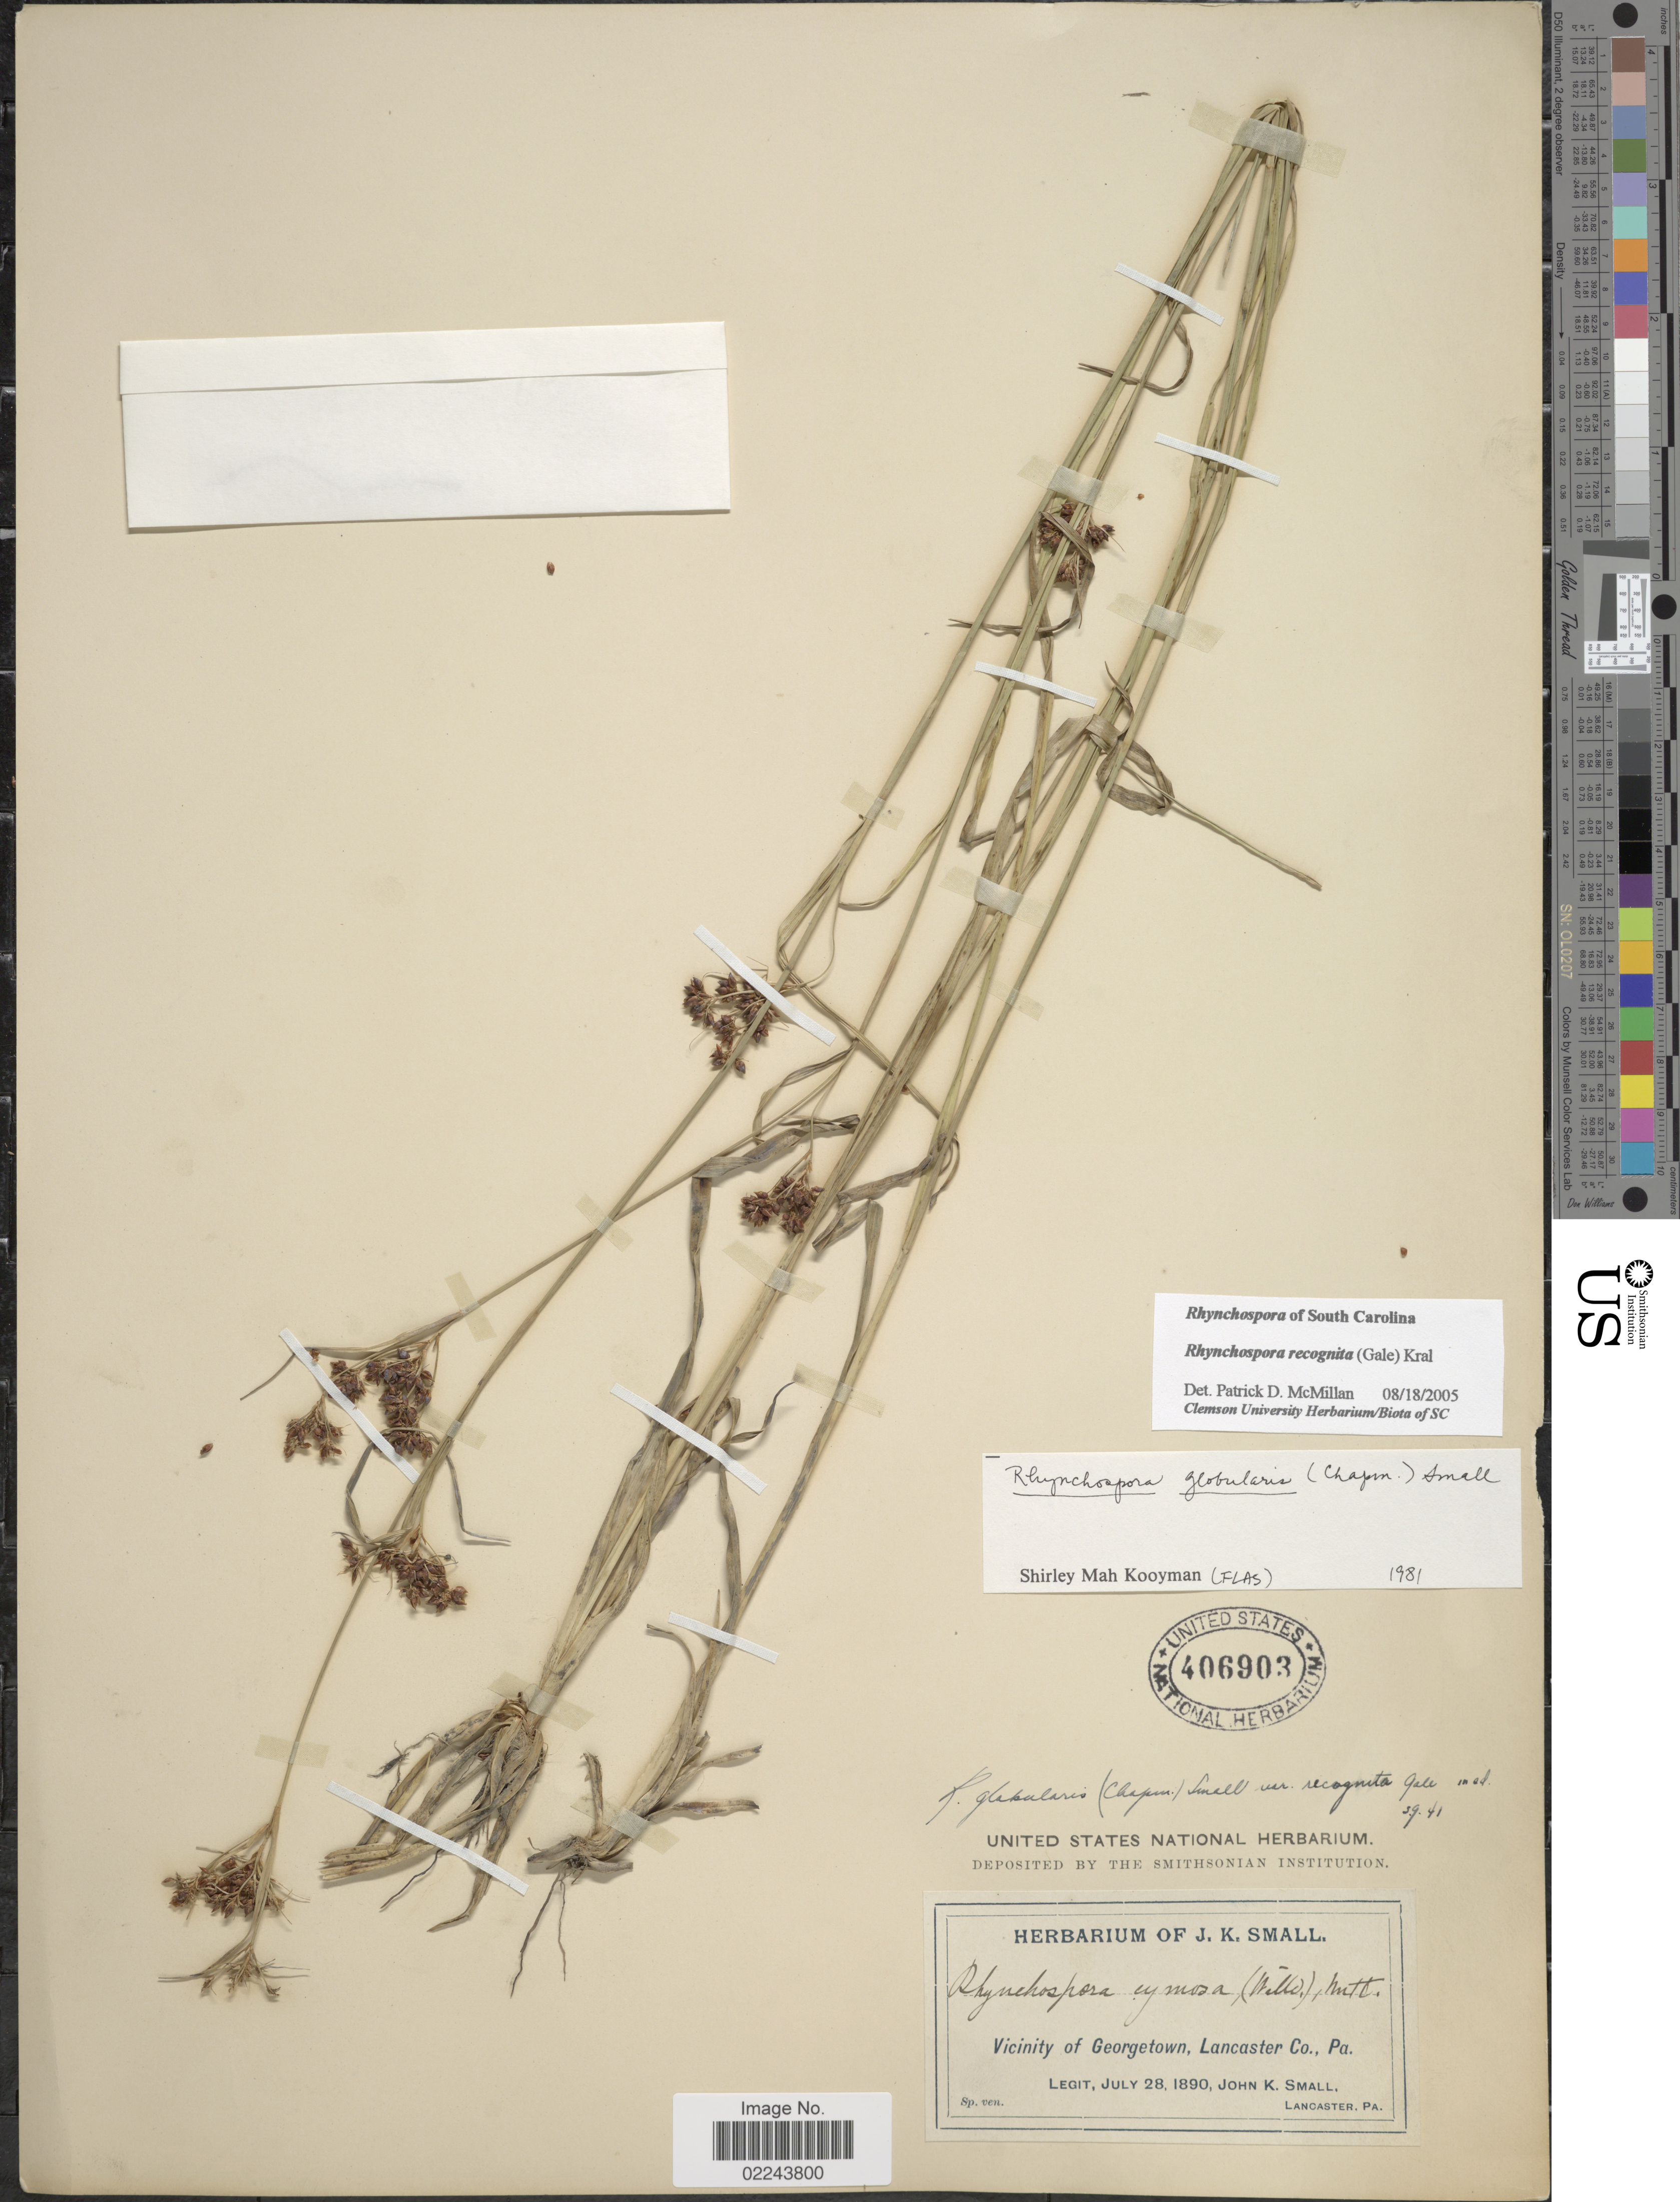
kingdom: Plantae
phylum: Tracheophyta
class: Liliopsida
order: Poales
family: Cyperaceae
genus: Rhynchospora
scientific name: Rhynchospora recognita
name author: (Gale) Kral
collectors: J. K. Small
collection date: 1890-07-28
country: United States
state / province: Pennsylvania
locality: Vicinity of Georgetown, Lancaster Co, Pa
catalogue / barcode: US 406903